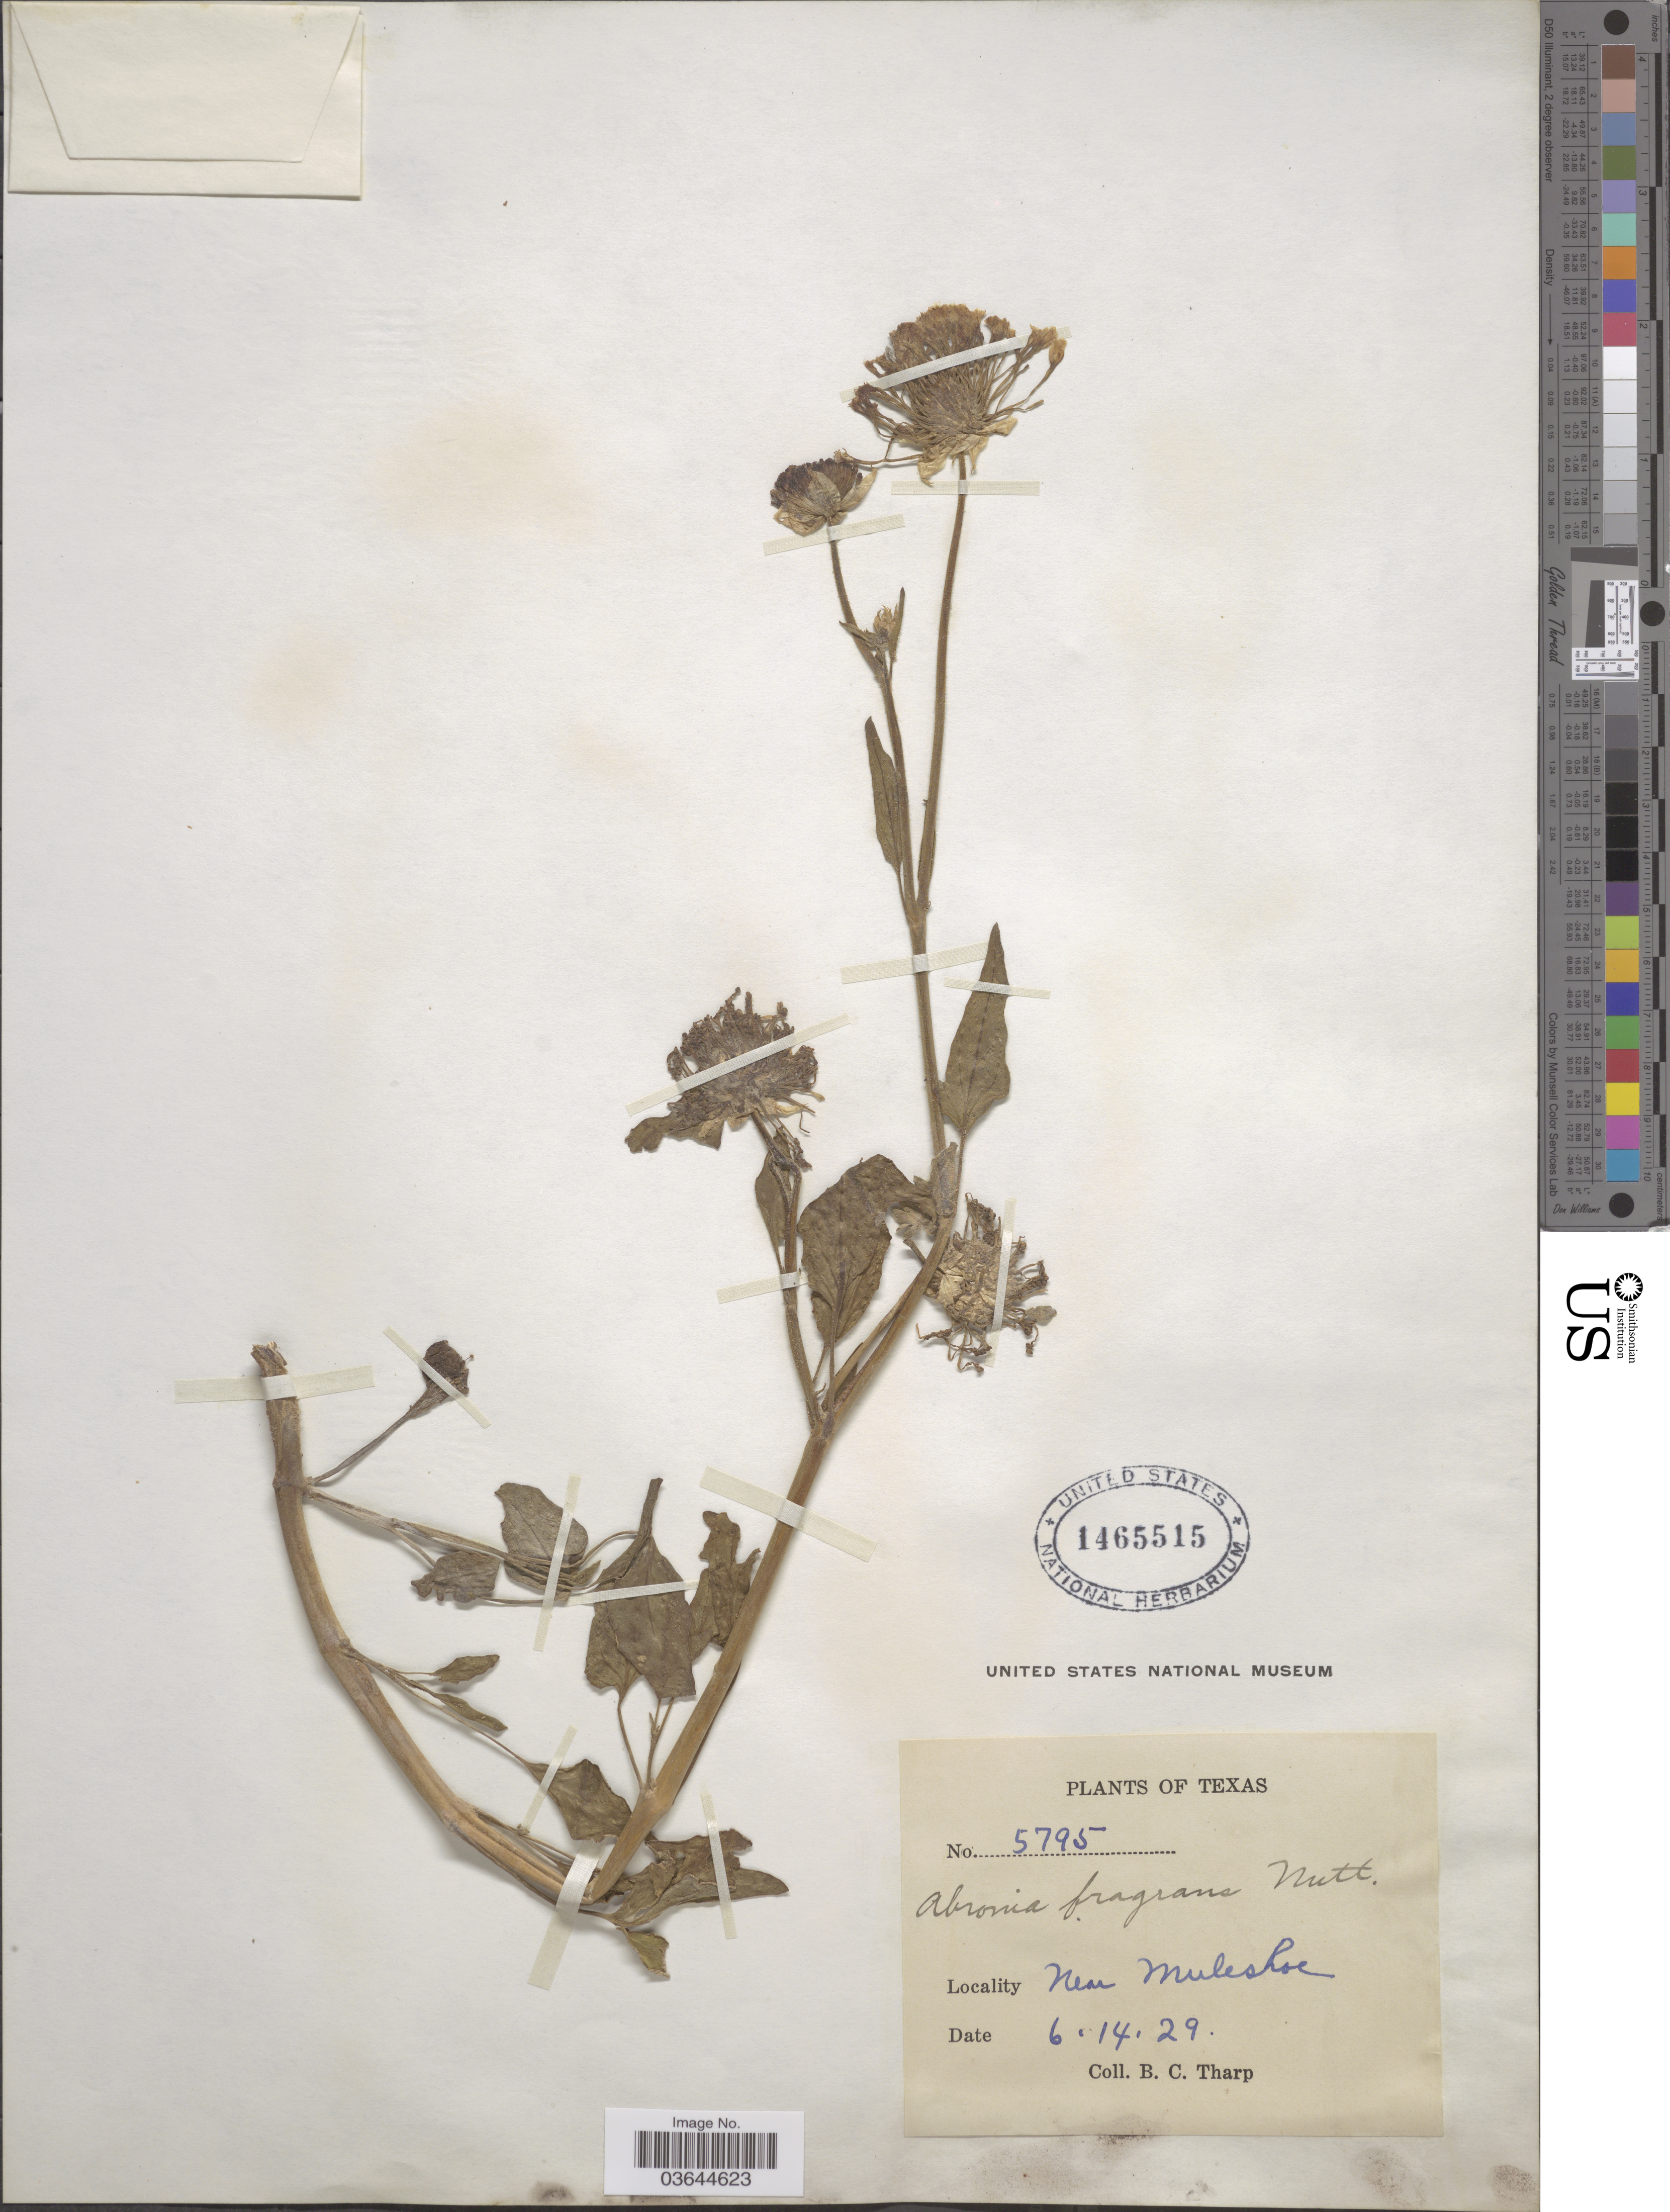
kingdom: Plantae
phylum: Tracheophyta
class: Magnoliopsida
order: Caryophyllales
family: Nyctaginaceae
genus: Abronia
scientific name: Abronia fragrans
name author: Nutt. ex Hook.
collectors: B. C. Tharp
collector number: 5795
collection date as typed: Transcribed d/m/y: 14/6/29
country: United States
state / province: Texas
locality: Near Muleshoe.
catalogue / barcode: US 1465515